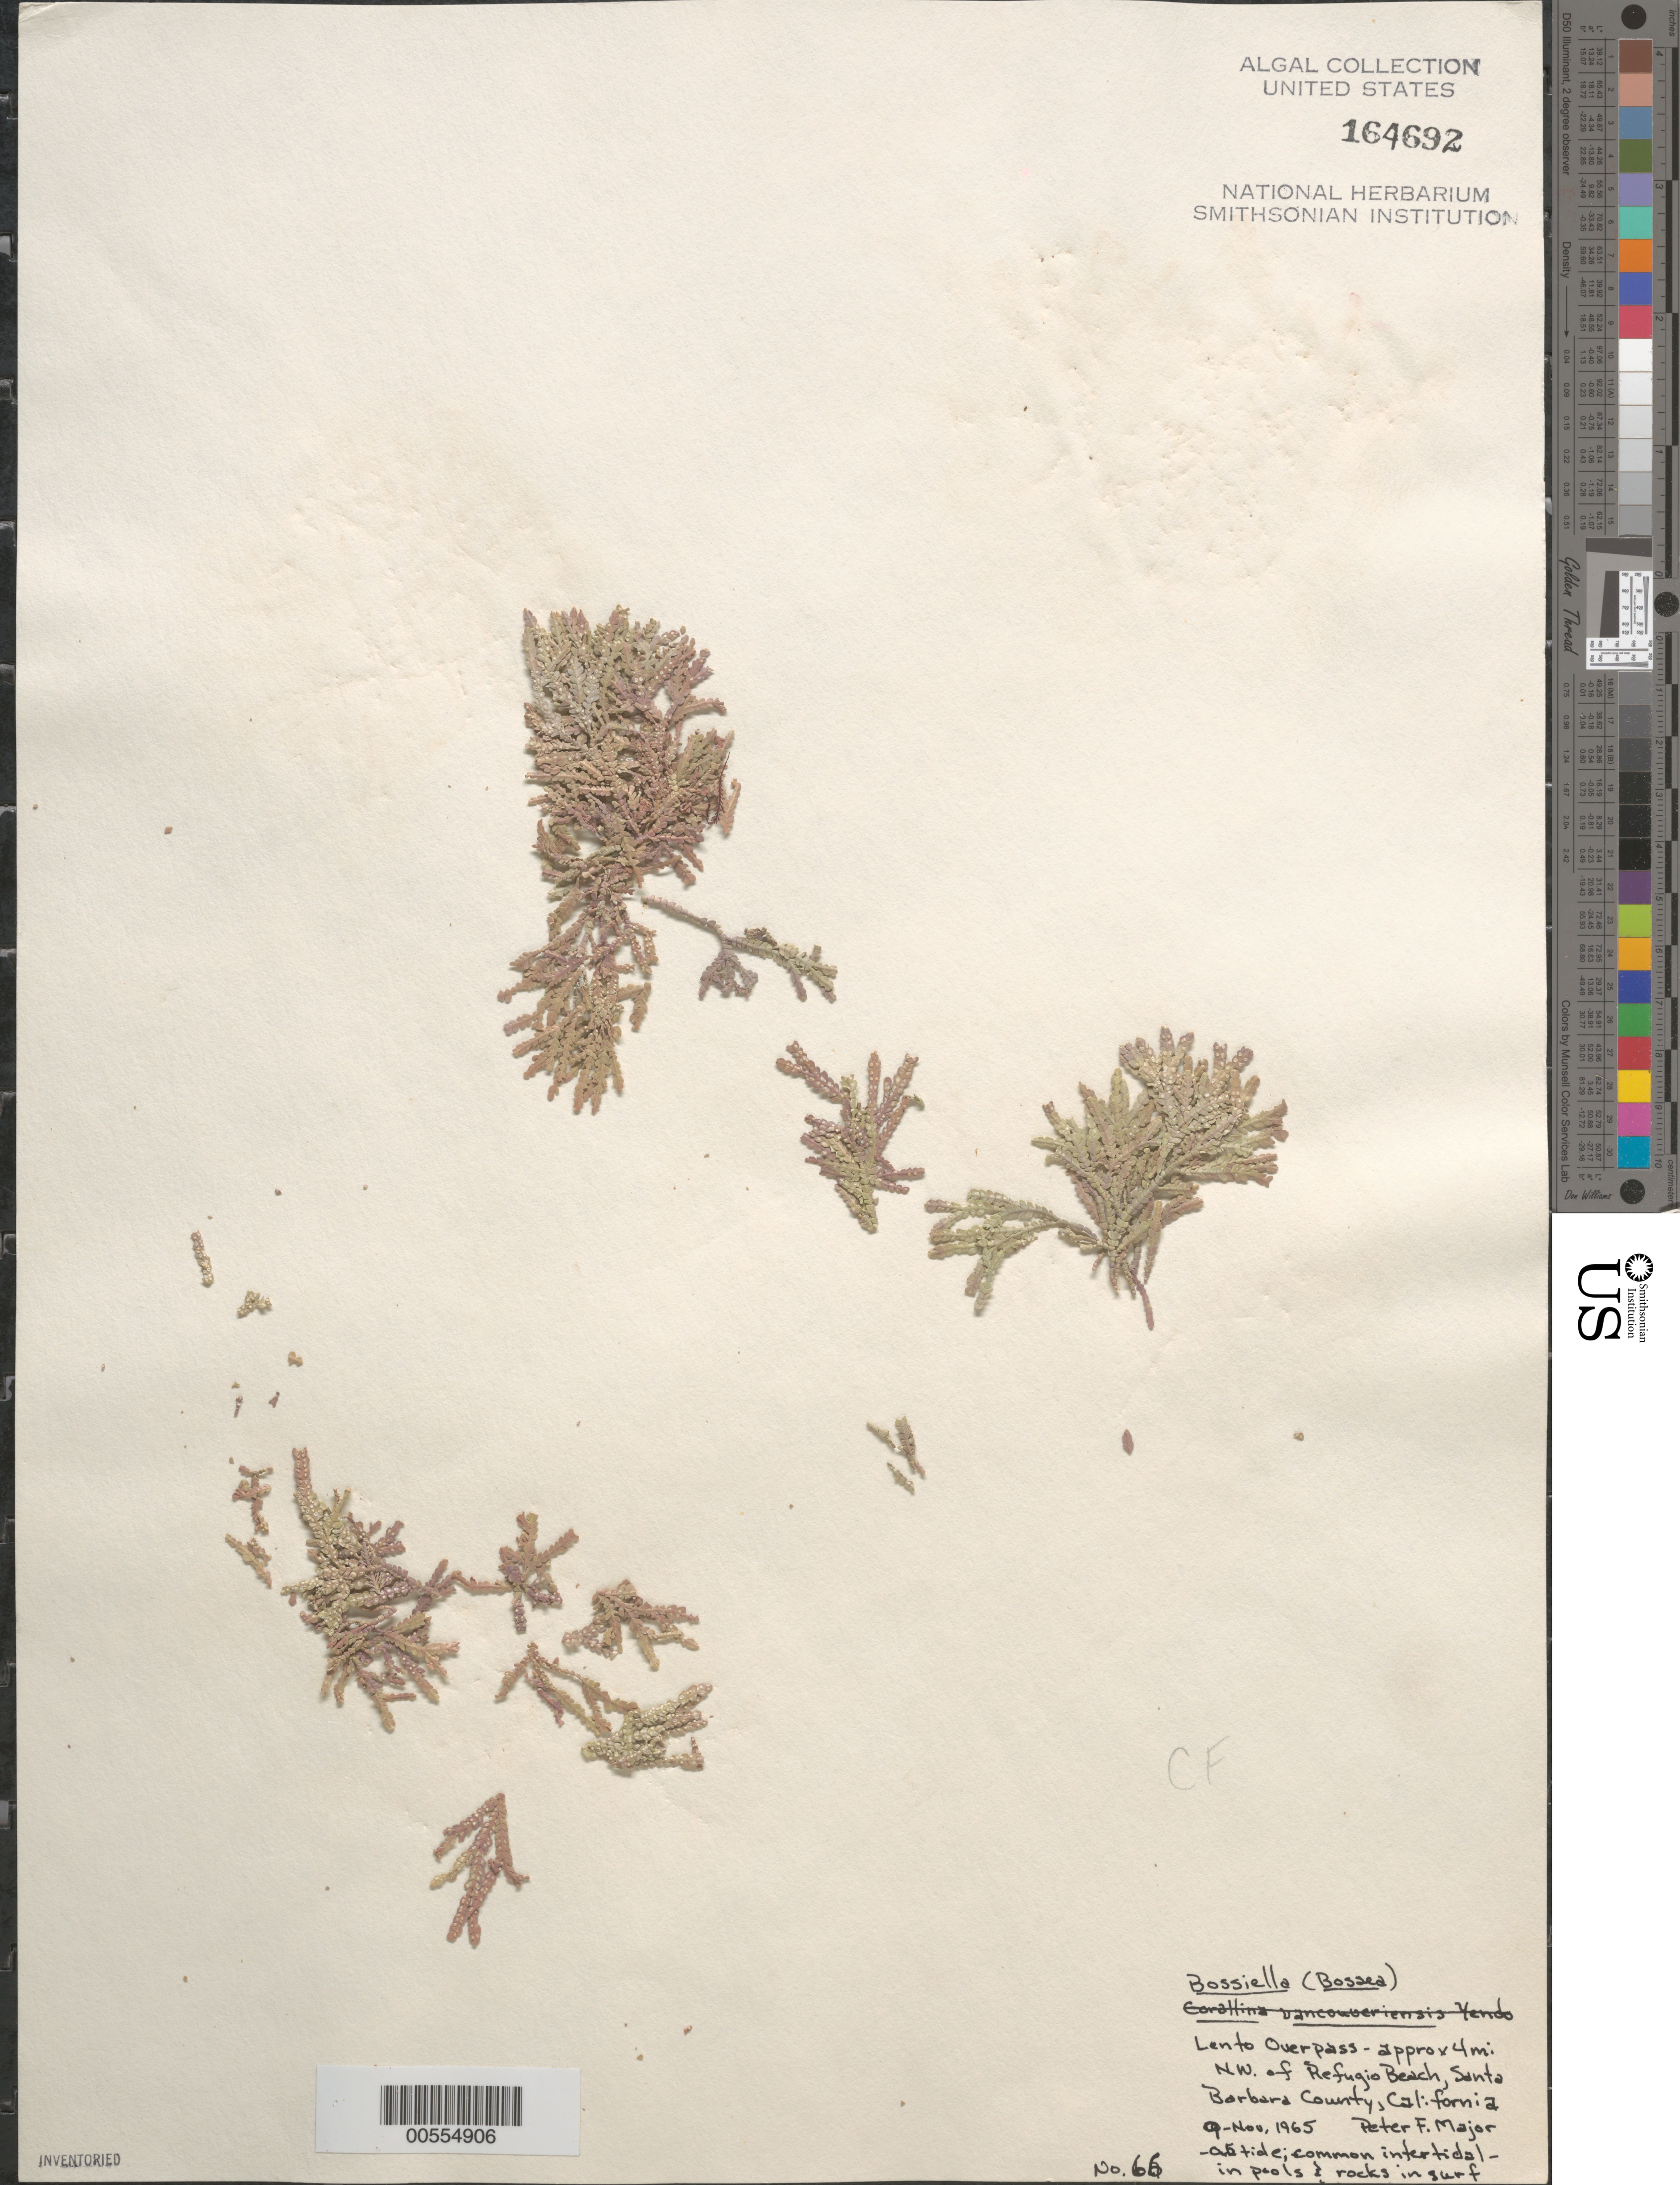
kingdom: Plantae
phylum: Rhodophyta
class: Florideophyceae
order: Corallinales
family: Corallinaceae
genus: Bossiella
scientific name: Bossiella sp.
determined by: Major, P. F.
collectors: P. Major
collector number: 66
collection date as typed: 09 Nov 1965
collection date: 1965-11-09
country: United States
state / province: California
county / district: Santa Barbara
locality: Lento Overpass, ca. 4 miles northwest of Refugio Beach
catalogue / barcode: US 164692